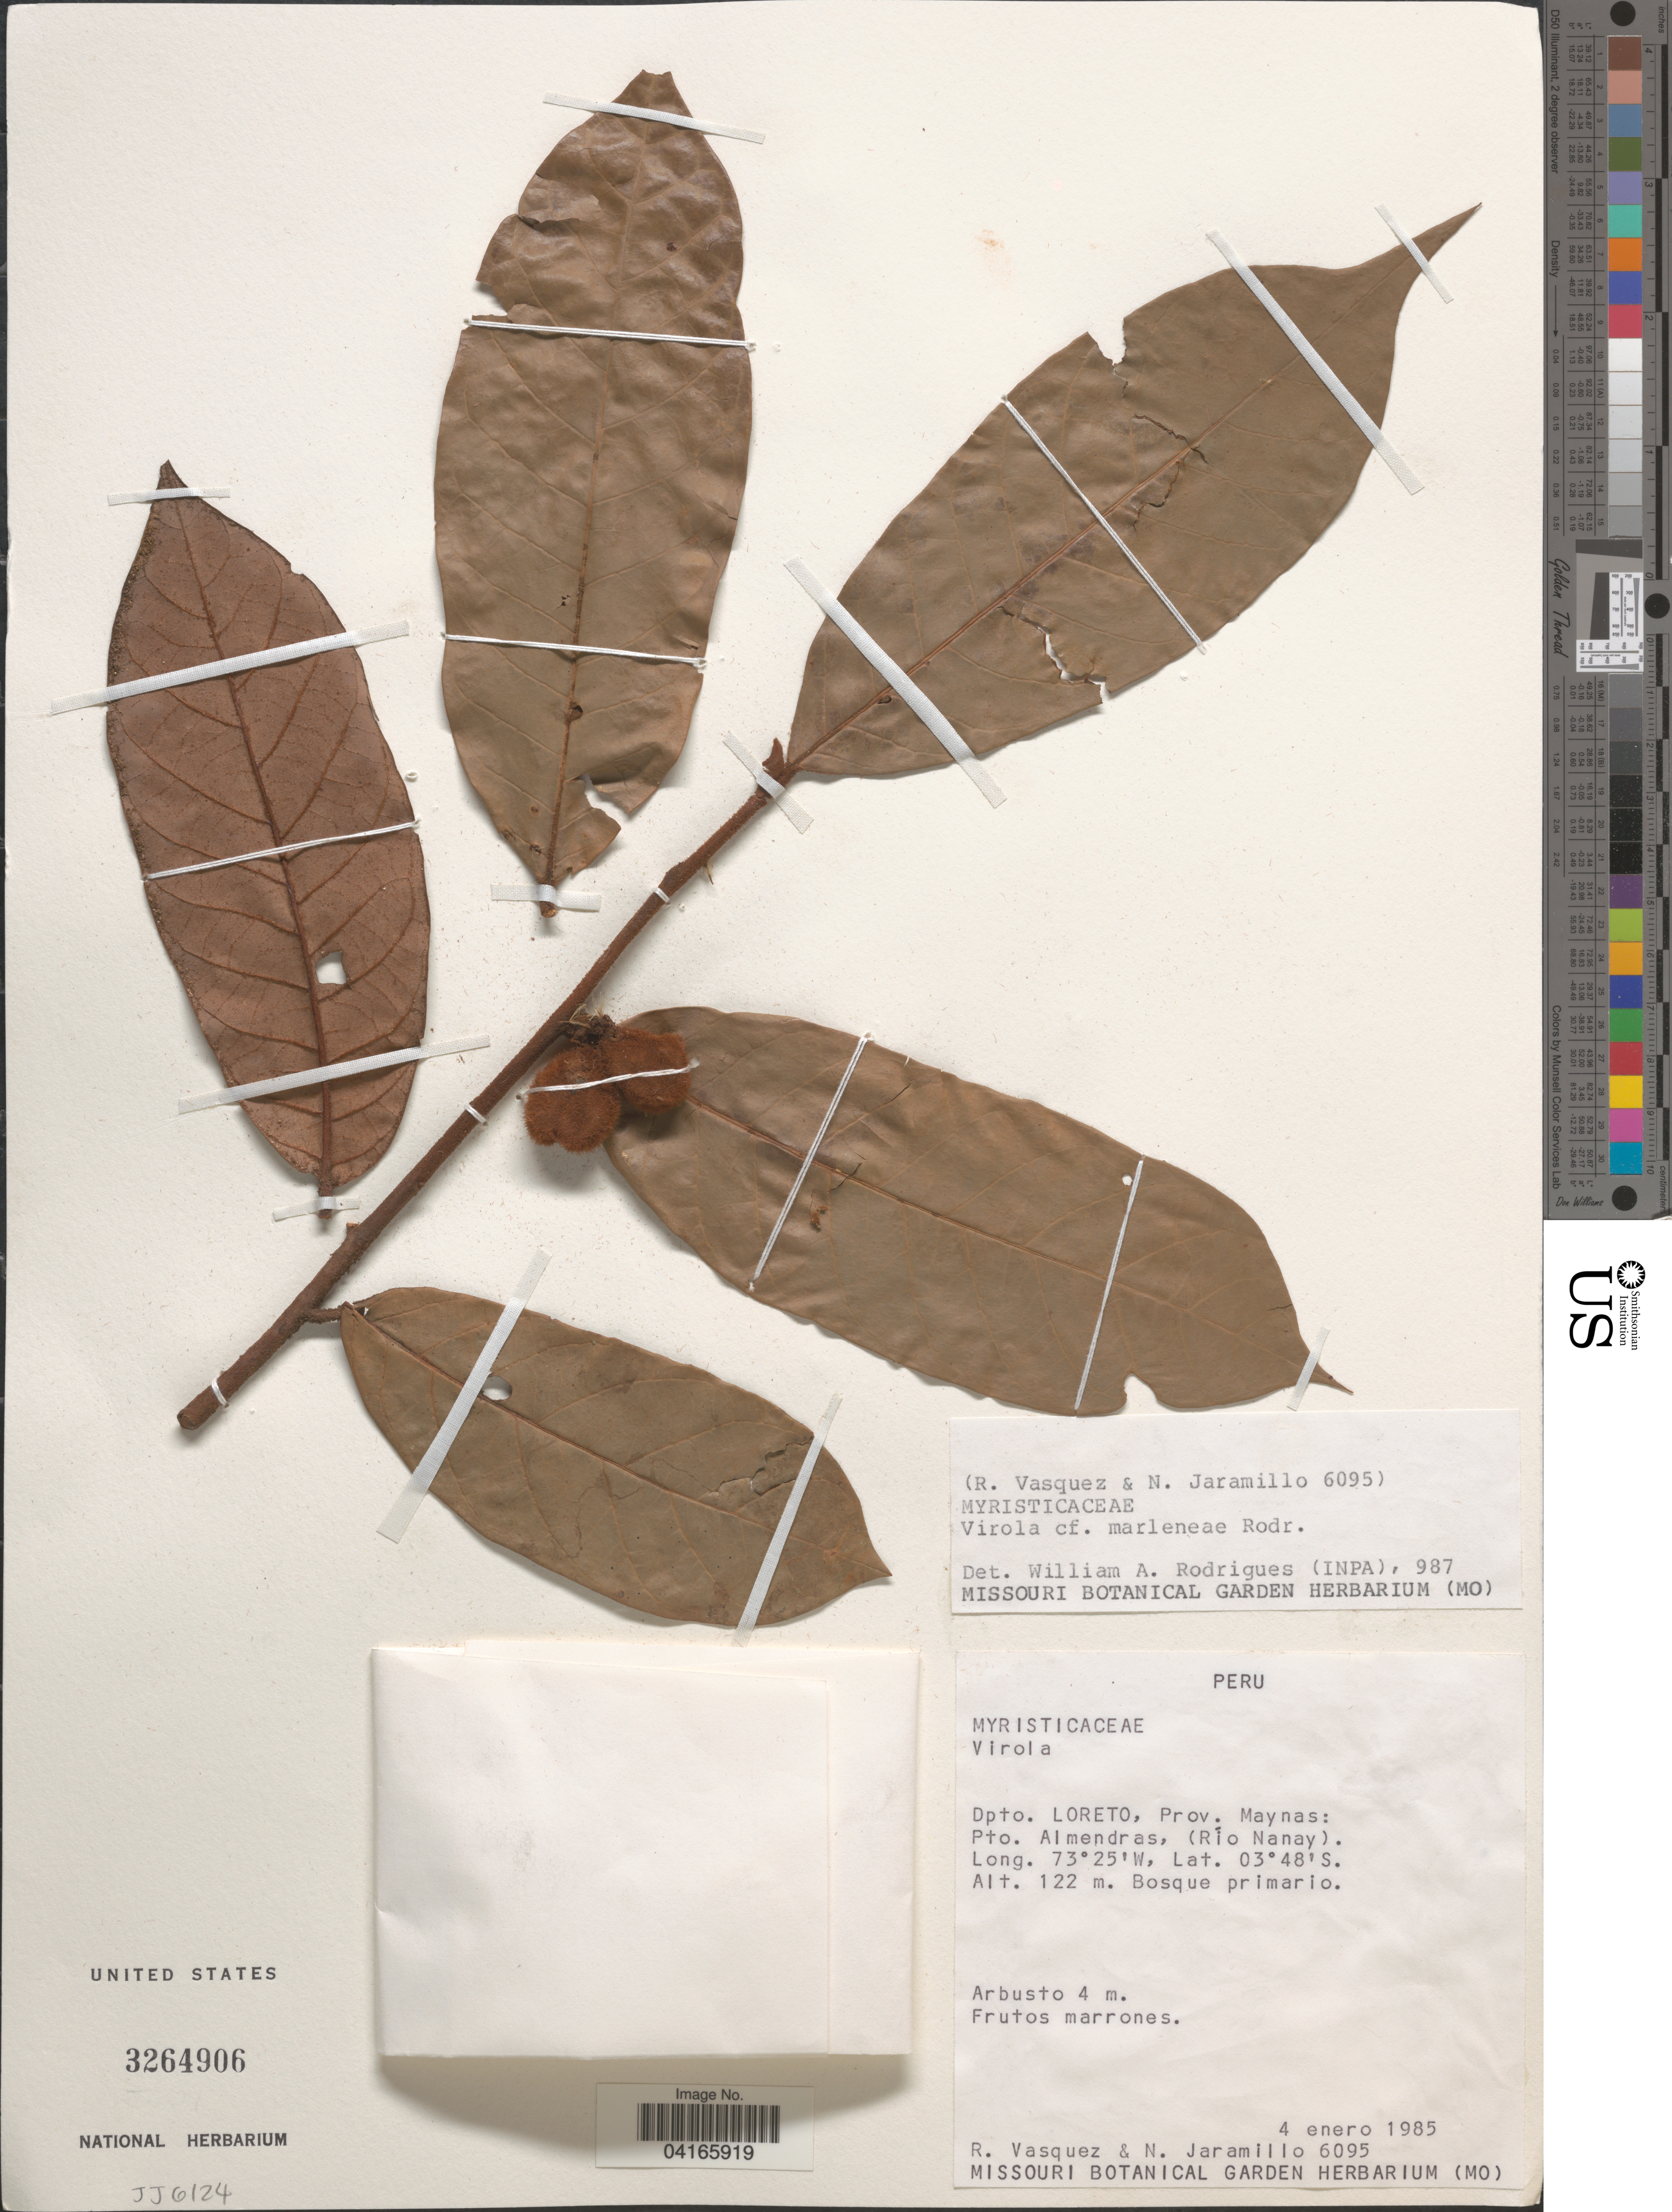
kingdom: Plantae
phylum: Tracheophyta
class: Magnoliopsida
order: Magnoliales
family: Myristicaceae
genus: Virola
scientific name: Virola marleneae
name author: W.A. Rodrigues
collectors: R. Vasquez & N. Jaramillo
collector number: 6095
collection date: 1985-01-04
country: Peru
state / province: Loreto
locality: Dpto. Loreto, Prov. Maynas: Pto. Almendras, (Río Nanay).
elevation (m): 122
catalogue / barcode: US 3264906